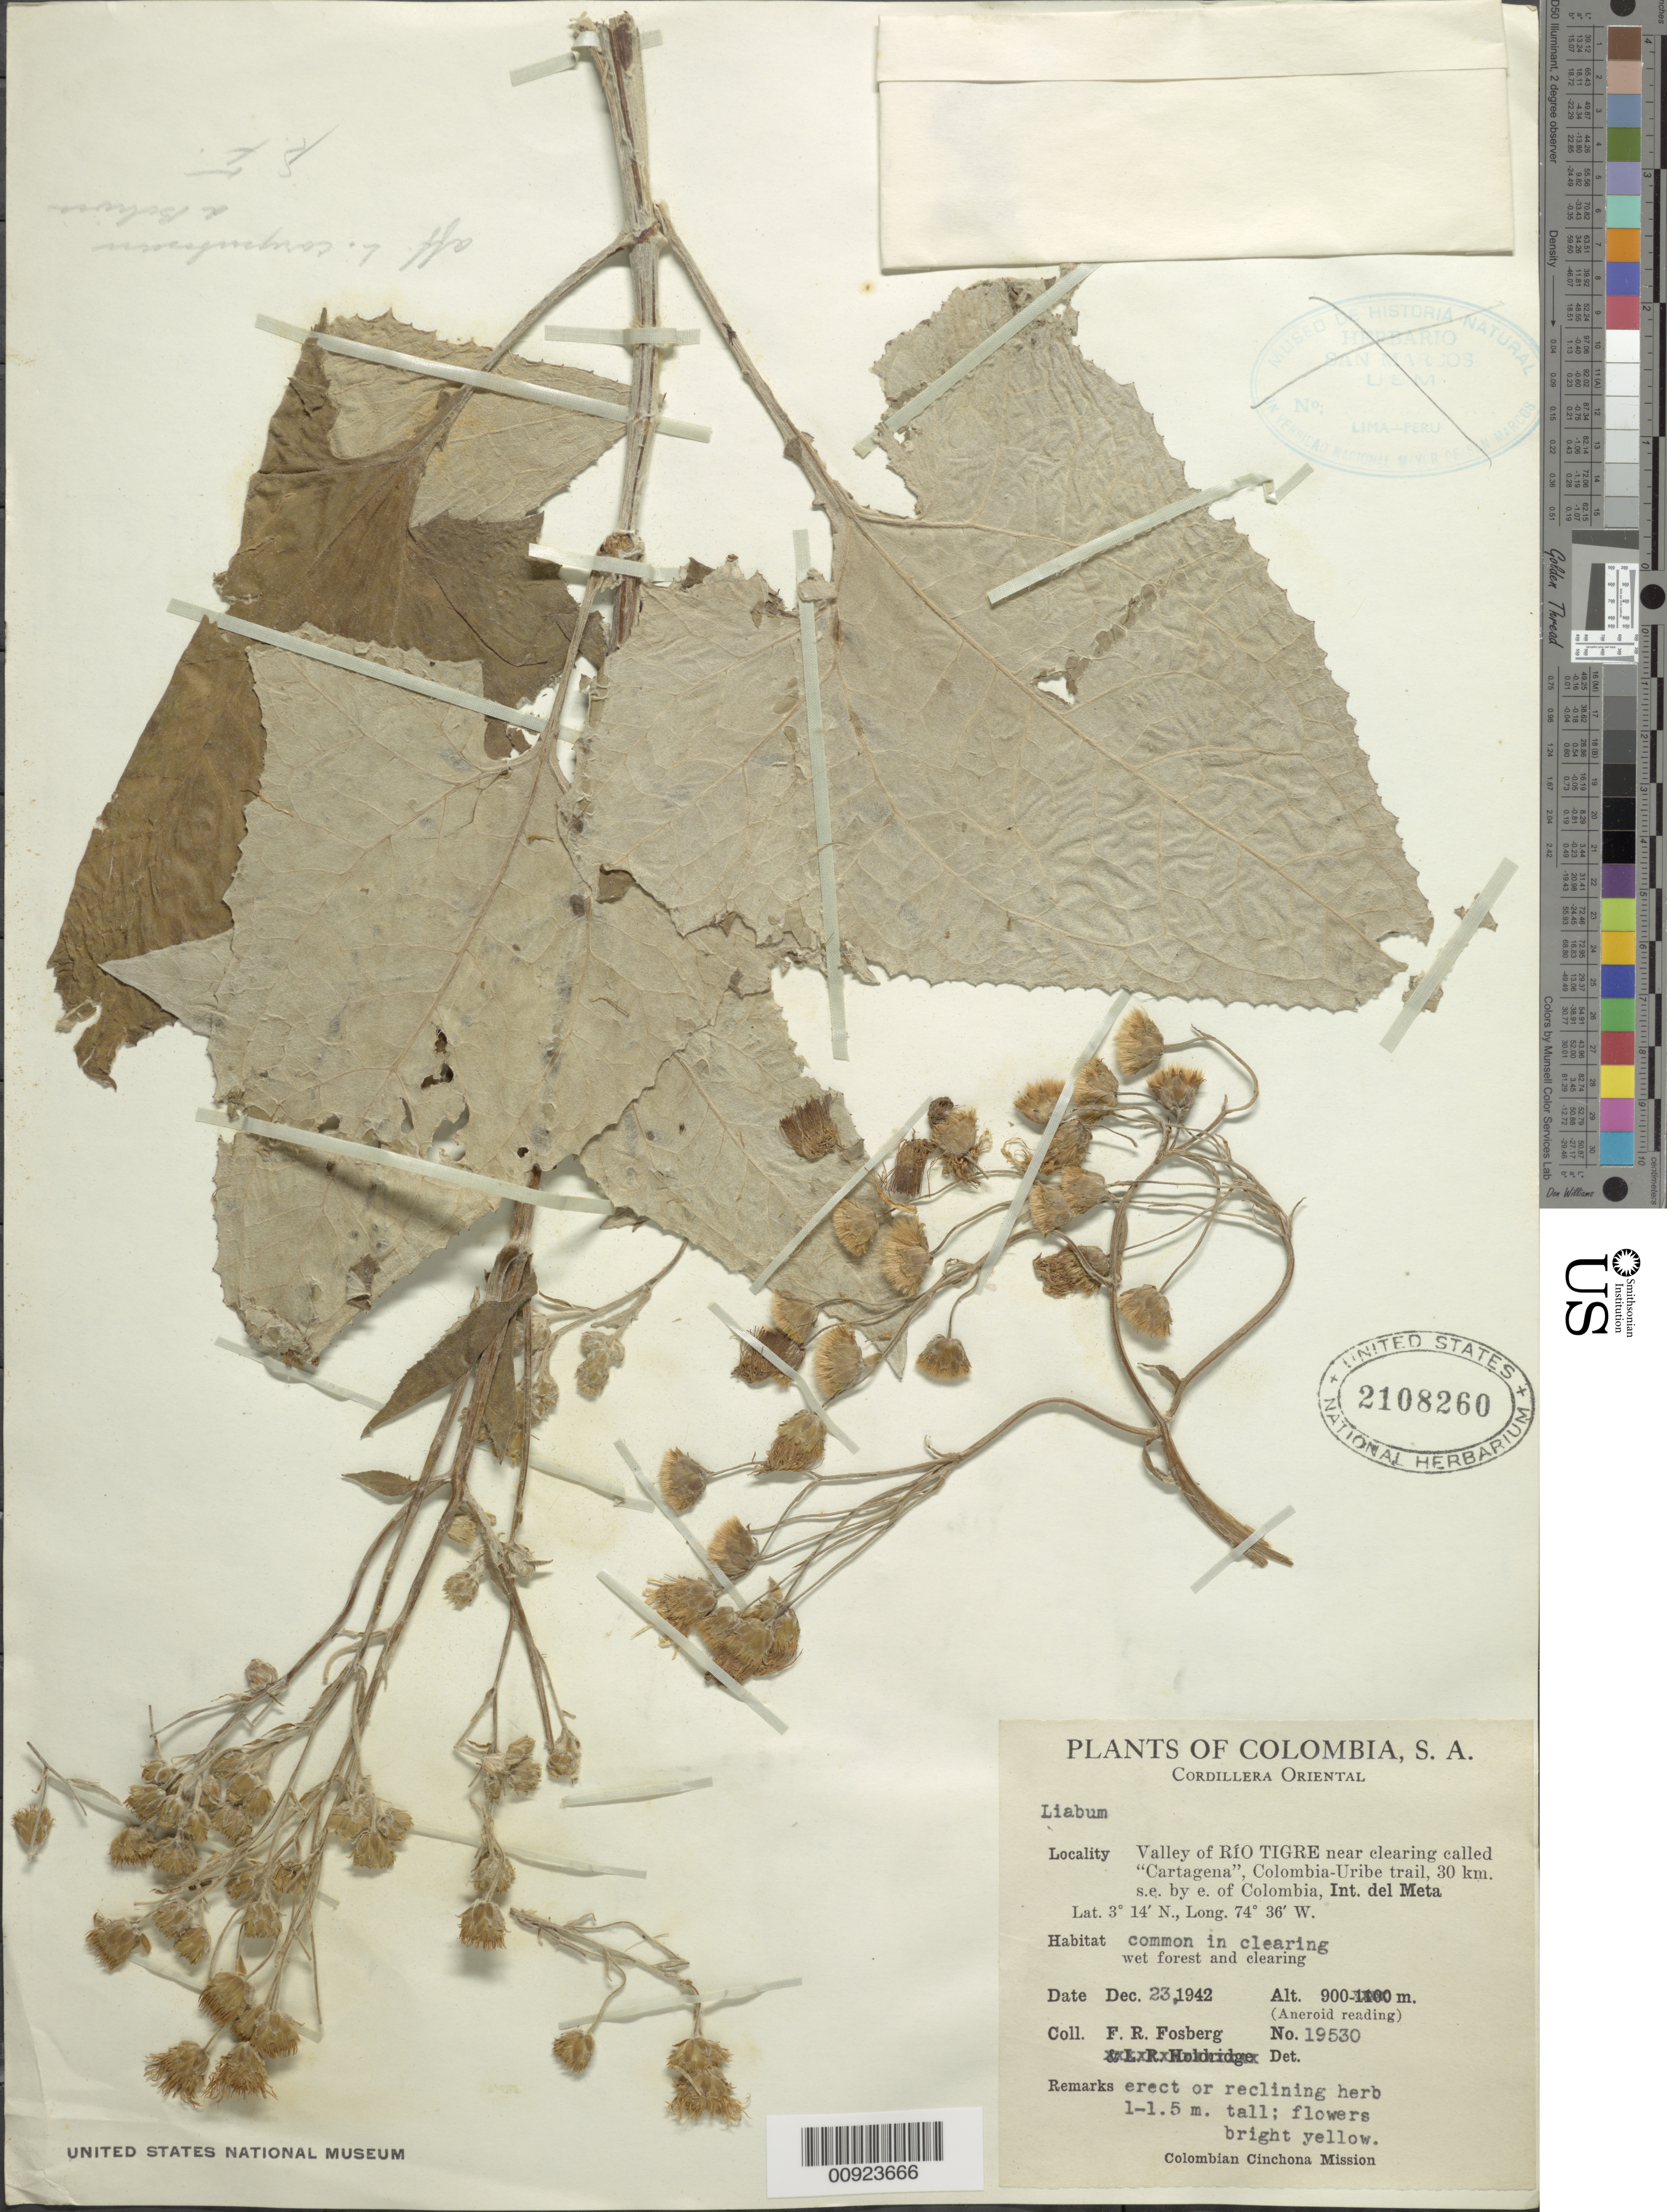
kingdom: Plantae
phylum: Tracheophyta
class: Magnoliopsida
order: Asterales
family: Asteraceae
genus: Munnozia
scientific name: Munnozia karstenii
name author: H. Rob.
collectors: F. R. Fosberg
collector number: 19530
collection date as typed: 23-Dec-42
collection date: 1942-12-23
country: Colombia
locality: Valley of Rio Tigre near clearing called "Cartagena", Colombia-Uribe trail, 30 km SE by E of Colombia, Int. del Meta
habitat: Wet forest and clearing, in clearing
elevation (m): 900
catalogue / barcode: US 2108260